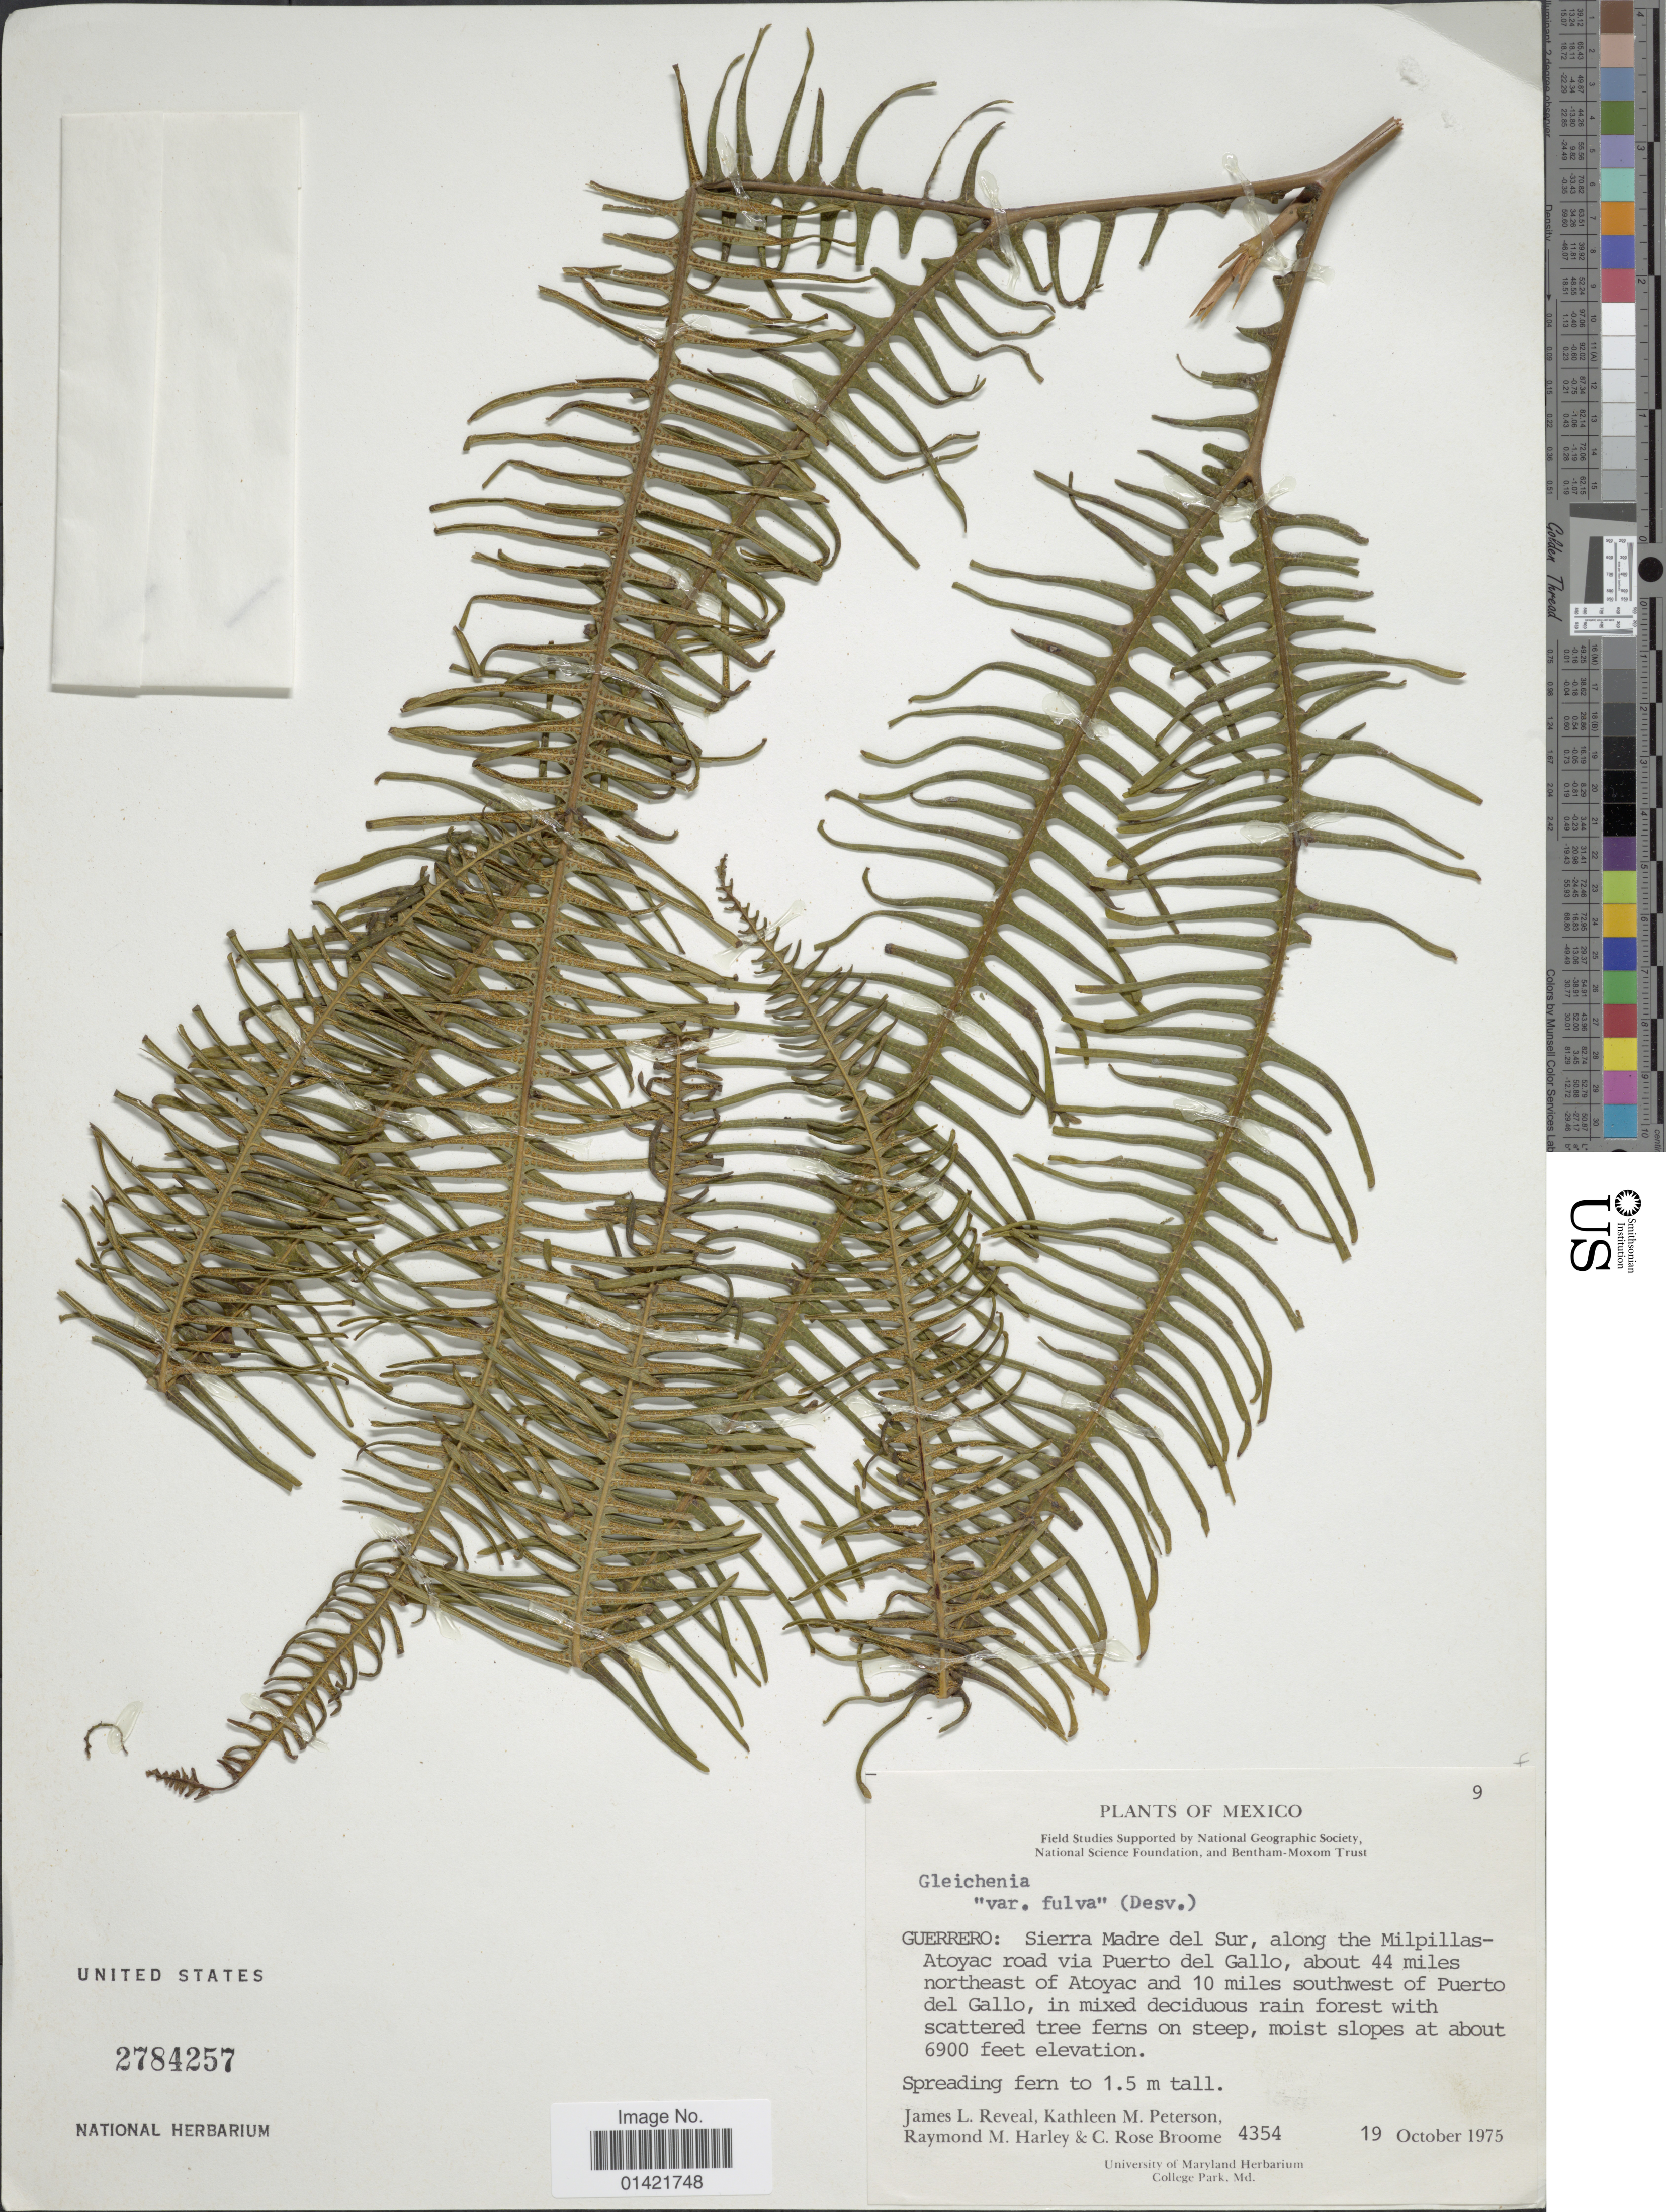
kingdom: Plantae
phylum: Tracheophyta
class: Polypodiopsida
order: Gleicheniales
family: Gleicheniaceae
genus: Sticherus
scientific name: Sticherus remotus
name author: (Kaulf.) Chrysler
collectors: J. L. Reveal, K. Peterson, R. M. Harley & C. R. Broome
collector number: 4354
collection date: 1975-10-19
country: Mexico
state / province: Guerrero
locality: Sierra Madre del Sur, along the Milpillas-Atoyac road via Puerto del Gallo, about 44 miles northeast of Atoyac and 10 miles southwest of Puerto del Gallo.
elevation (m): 2103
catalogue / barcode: US 2784257